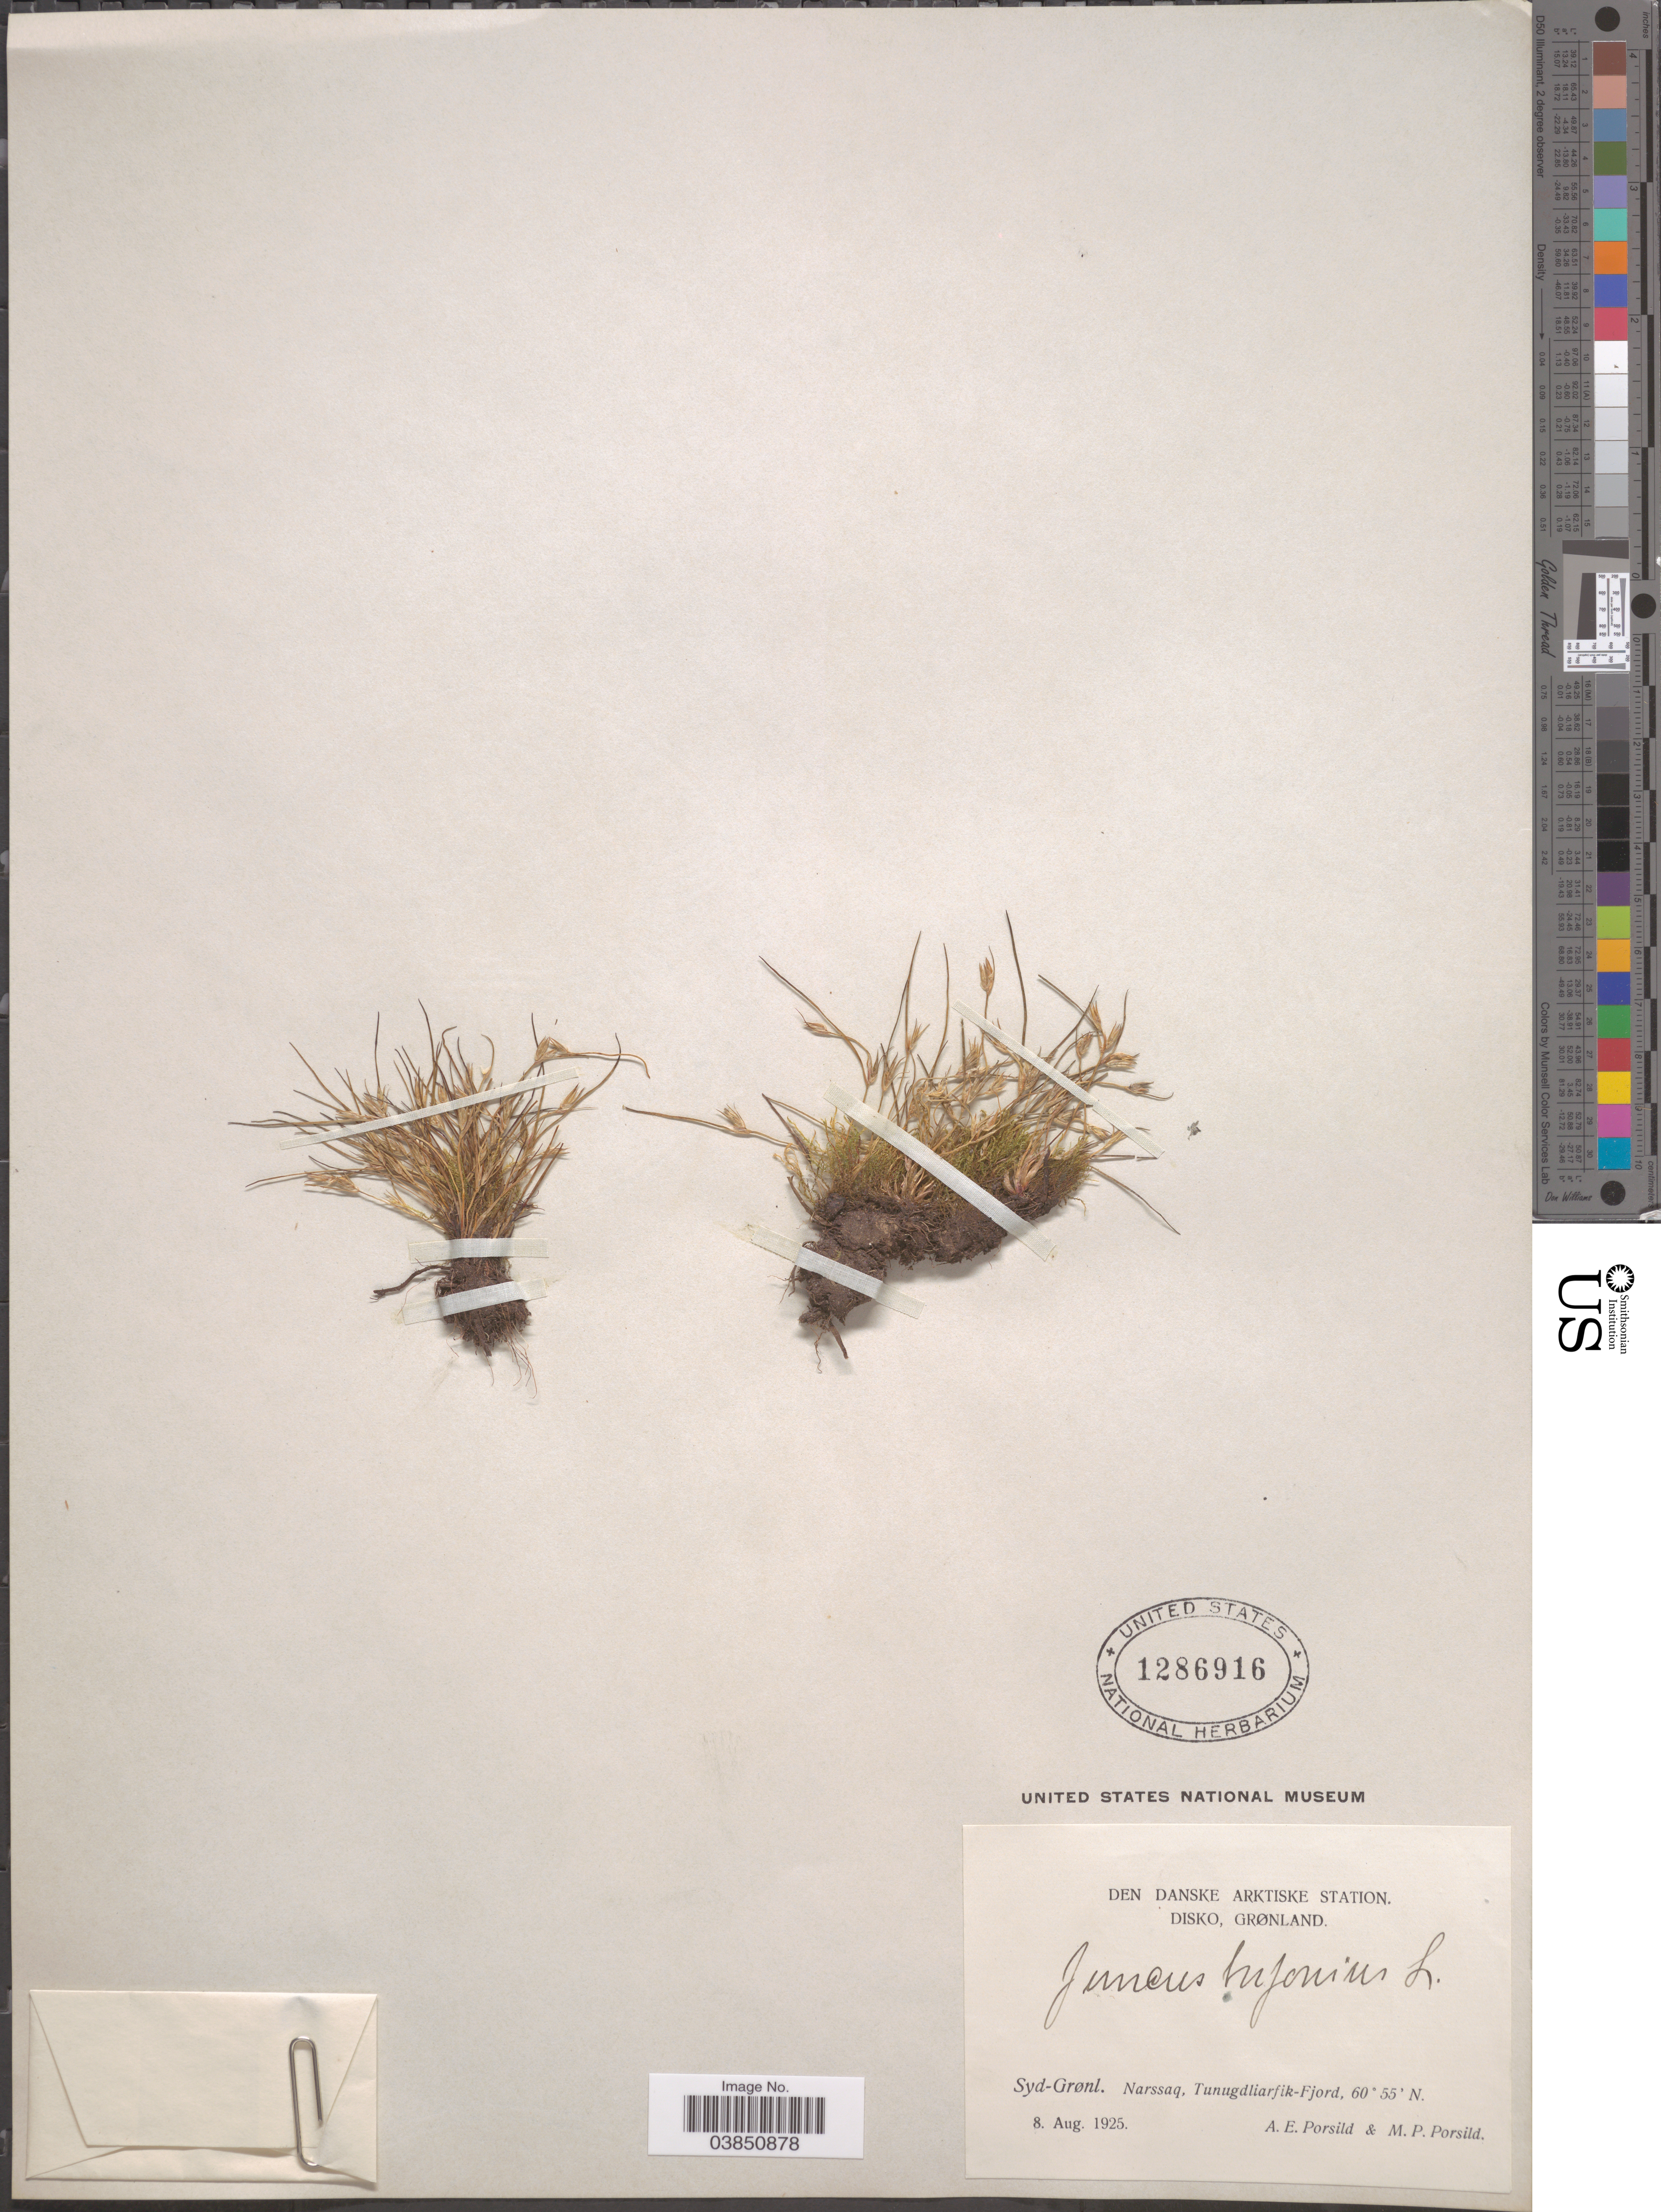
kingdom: Plantae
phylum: Tracheophyta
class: Liliopsida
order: Poales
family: Juncaceae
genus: Juncus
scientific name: Juncus bufonius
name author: L.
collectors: A. E. Porsild & M. P. Porsild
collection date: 1925-08-08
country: Greenland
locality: Den Danske Arktiske Station. Disko, Grønland. Syd-Grønl. Narssaq, Tunugdliarfik-Fjord.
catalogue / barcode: US 1286916